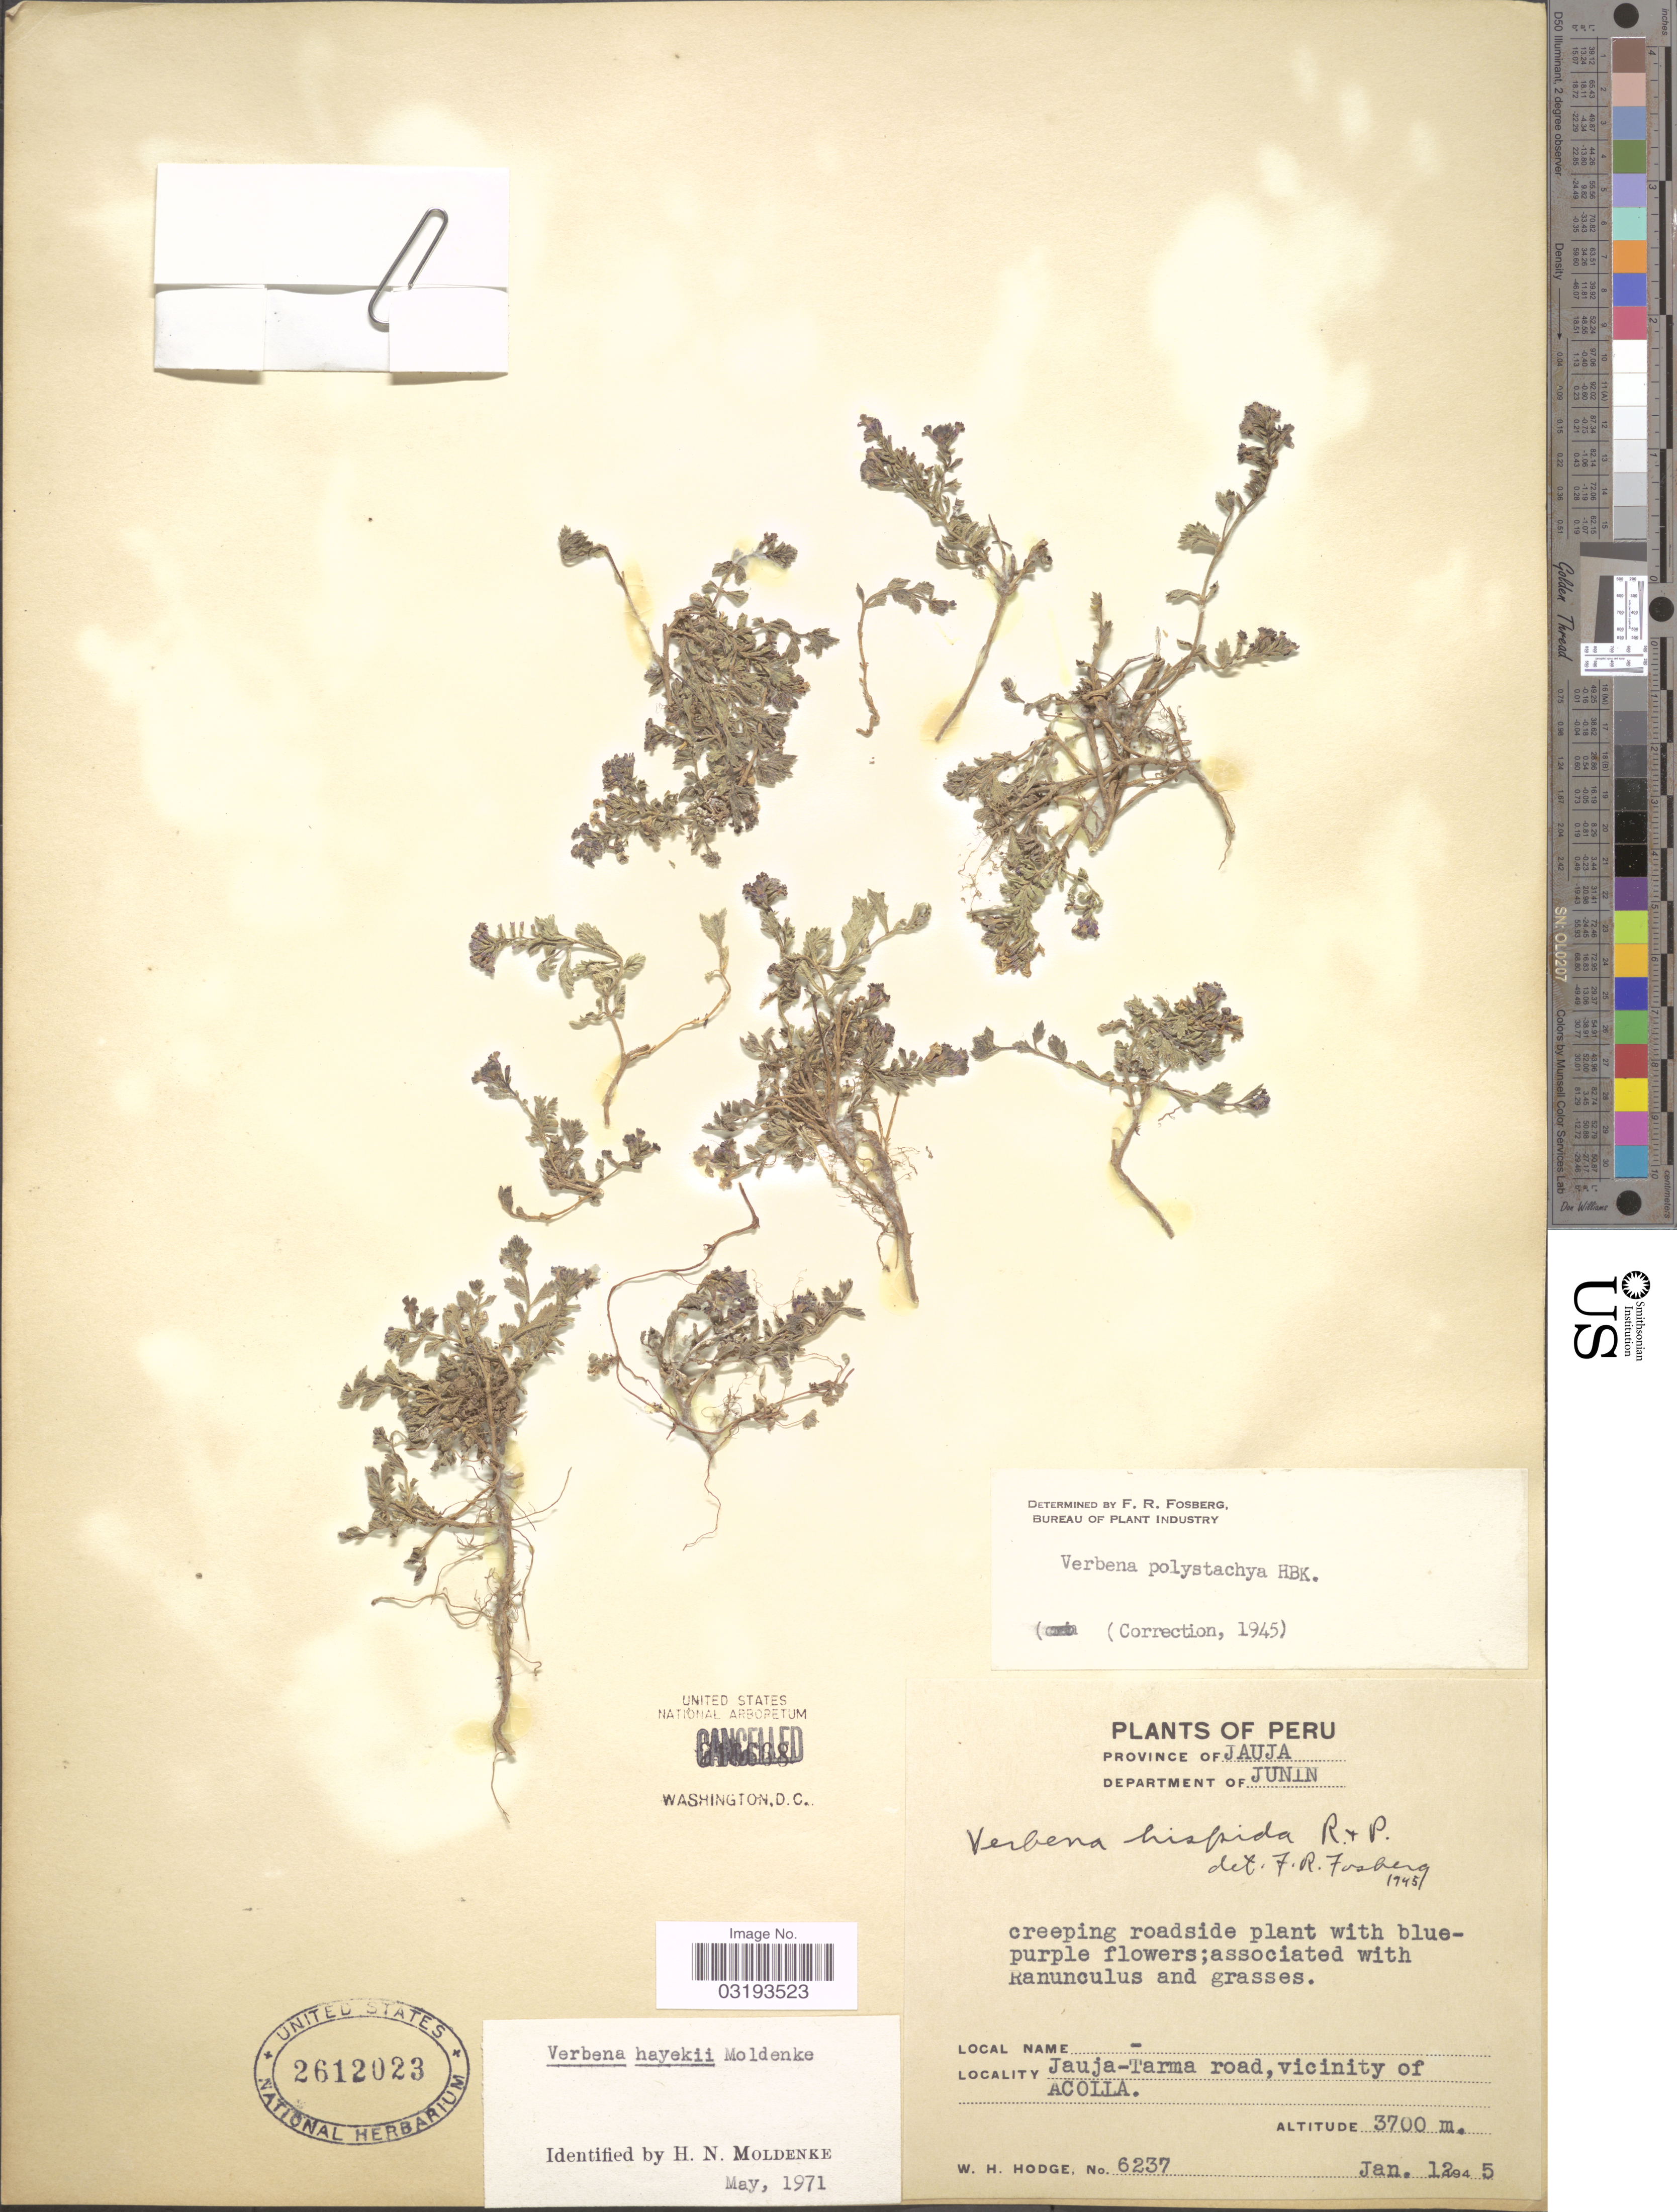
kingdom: Plantae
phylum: Tracheophyta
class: Magnoliopsida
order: Lamiales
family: Verbenaceae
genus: Verbena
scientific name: Verbena hayekii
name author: Moldenke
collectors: W. Hodge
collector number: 6237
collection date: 1945-01-12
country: Peru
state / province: Junín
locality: Province of Jauja. Department of Junin. Jauja-Tarma road, vicinity of Acolla.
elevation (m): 3700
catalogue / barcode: US 2612023